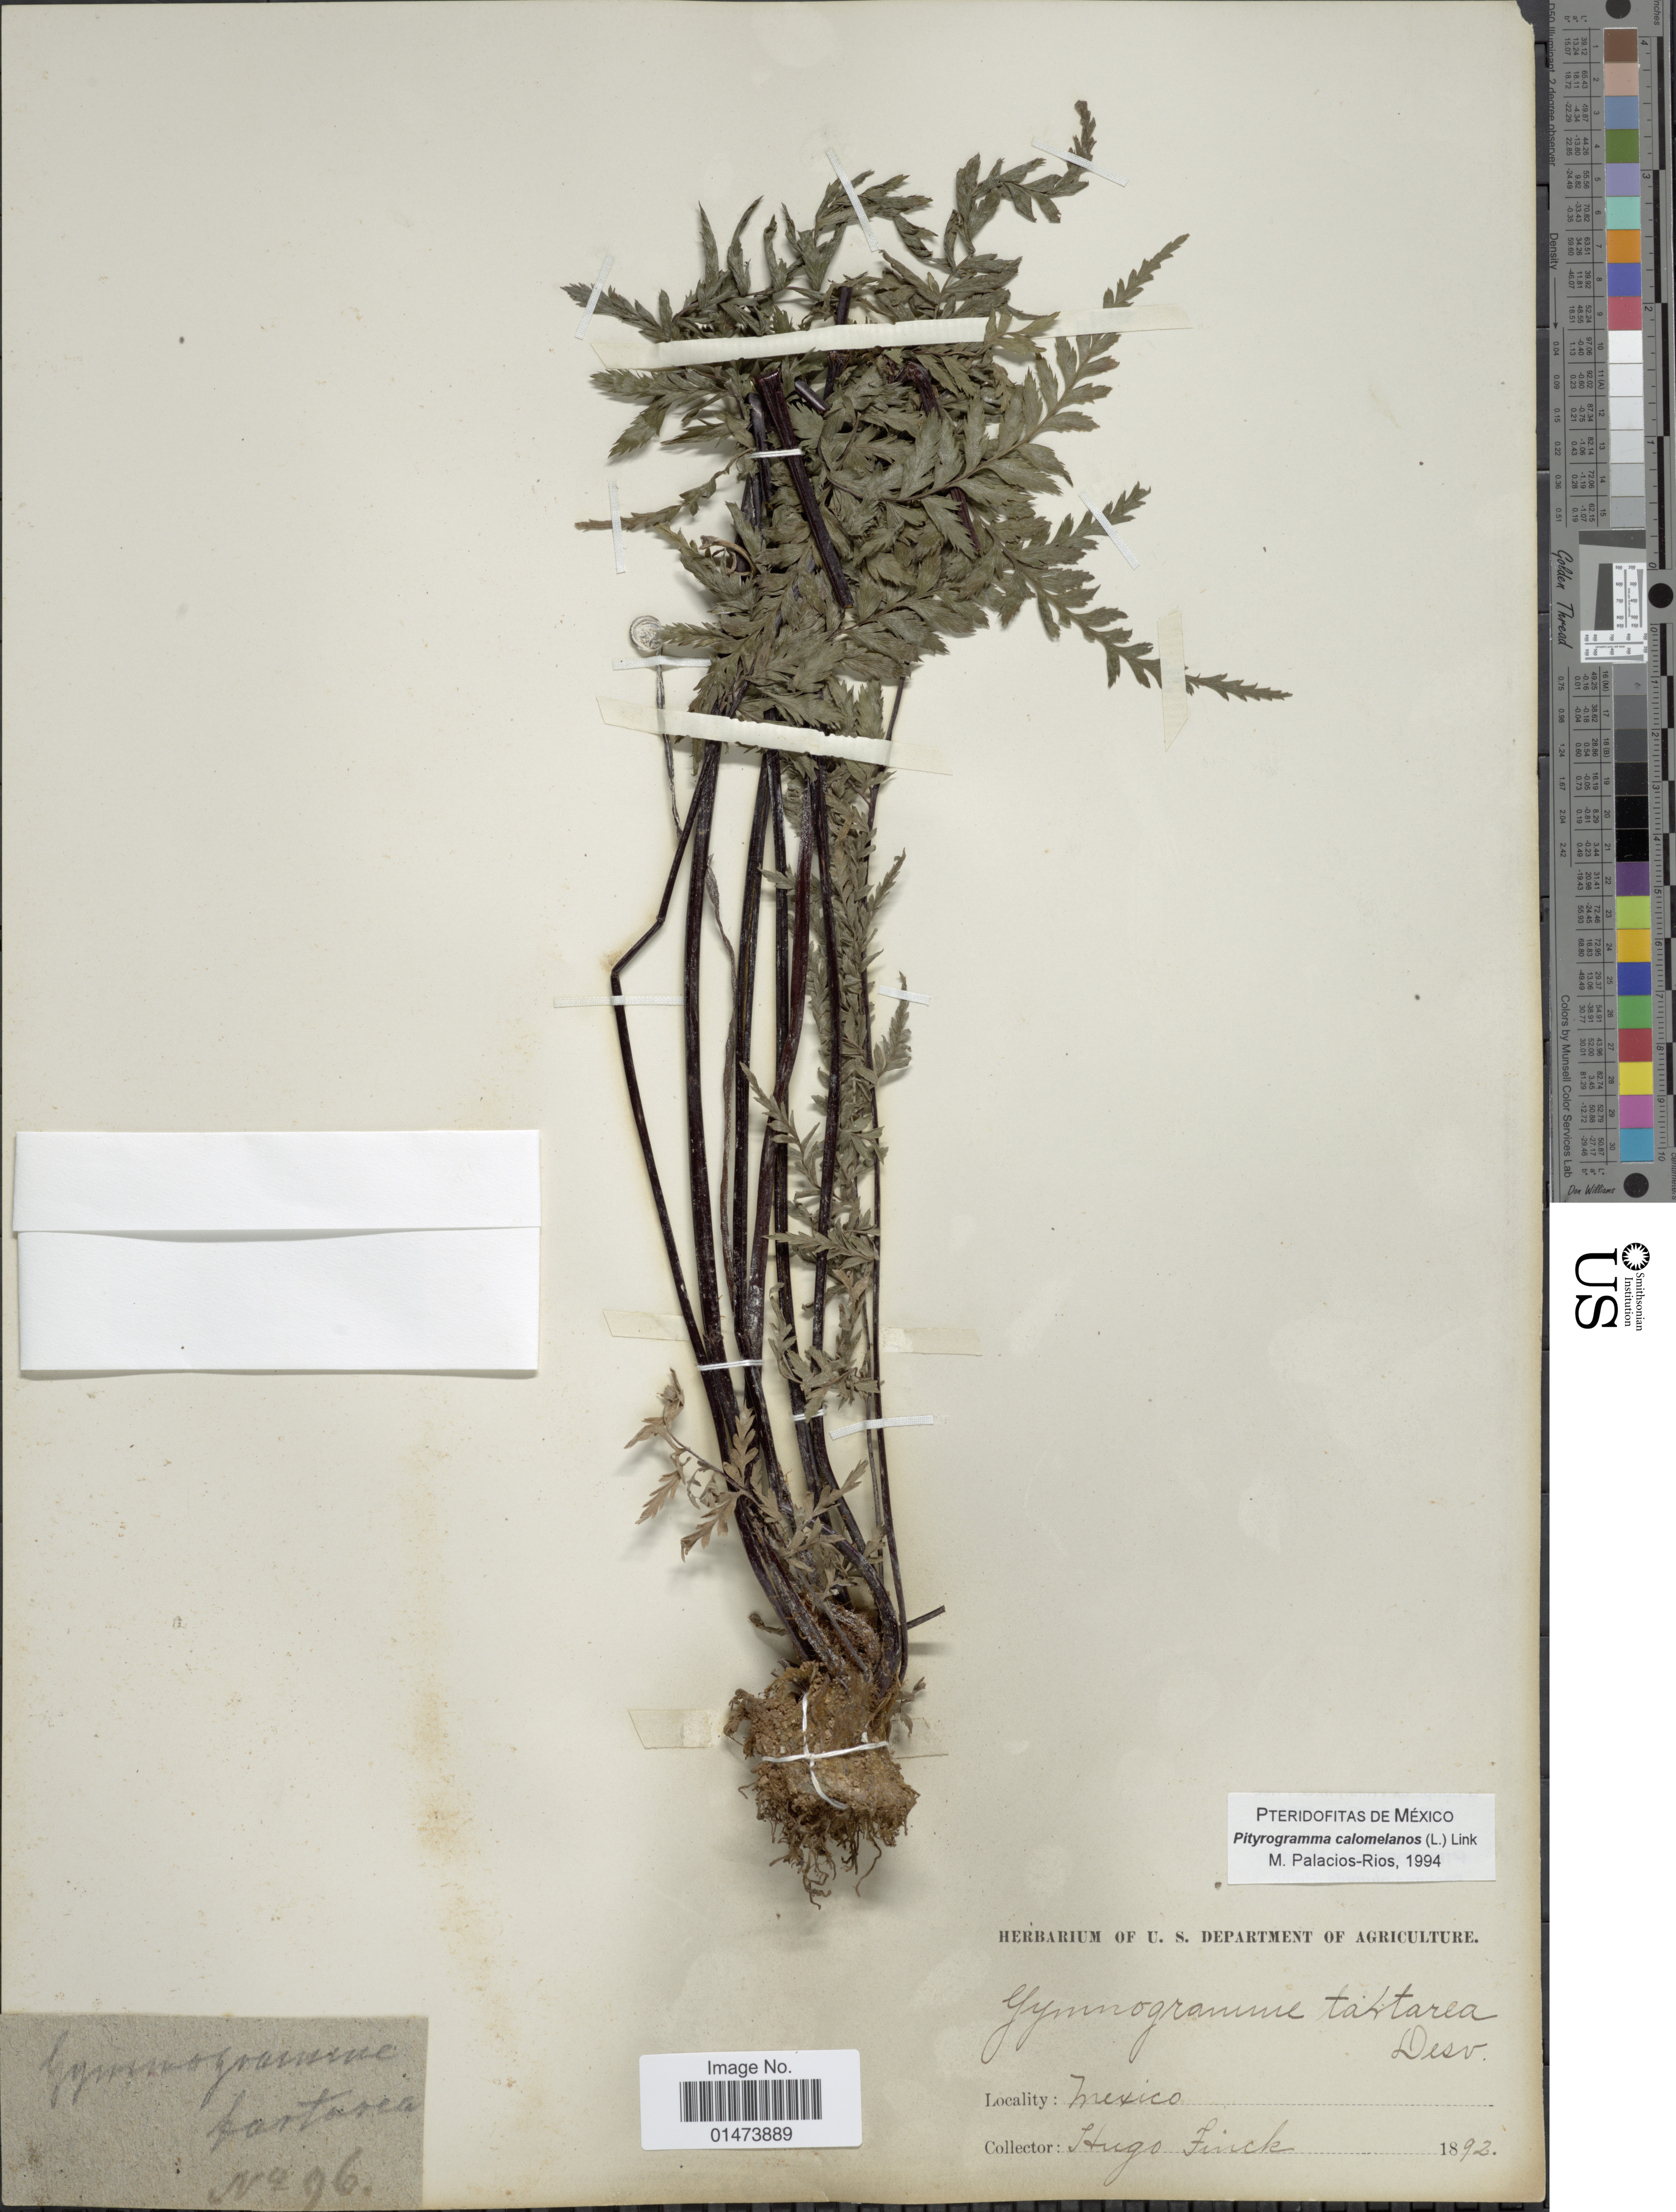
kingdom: Plantae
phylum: Tracheophyta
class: Polypodiopsida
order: Polypodiales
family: Pteridaceae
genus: Pityrogramma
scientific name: Pityrogramma calomelanos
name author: (L.) Link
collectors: H. Finck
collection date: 1892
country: Mexico